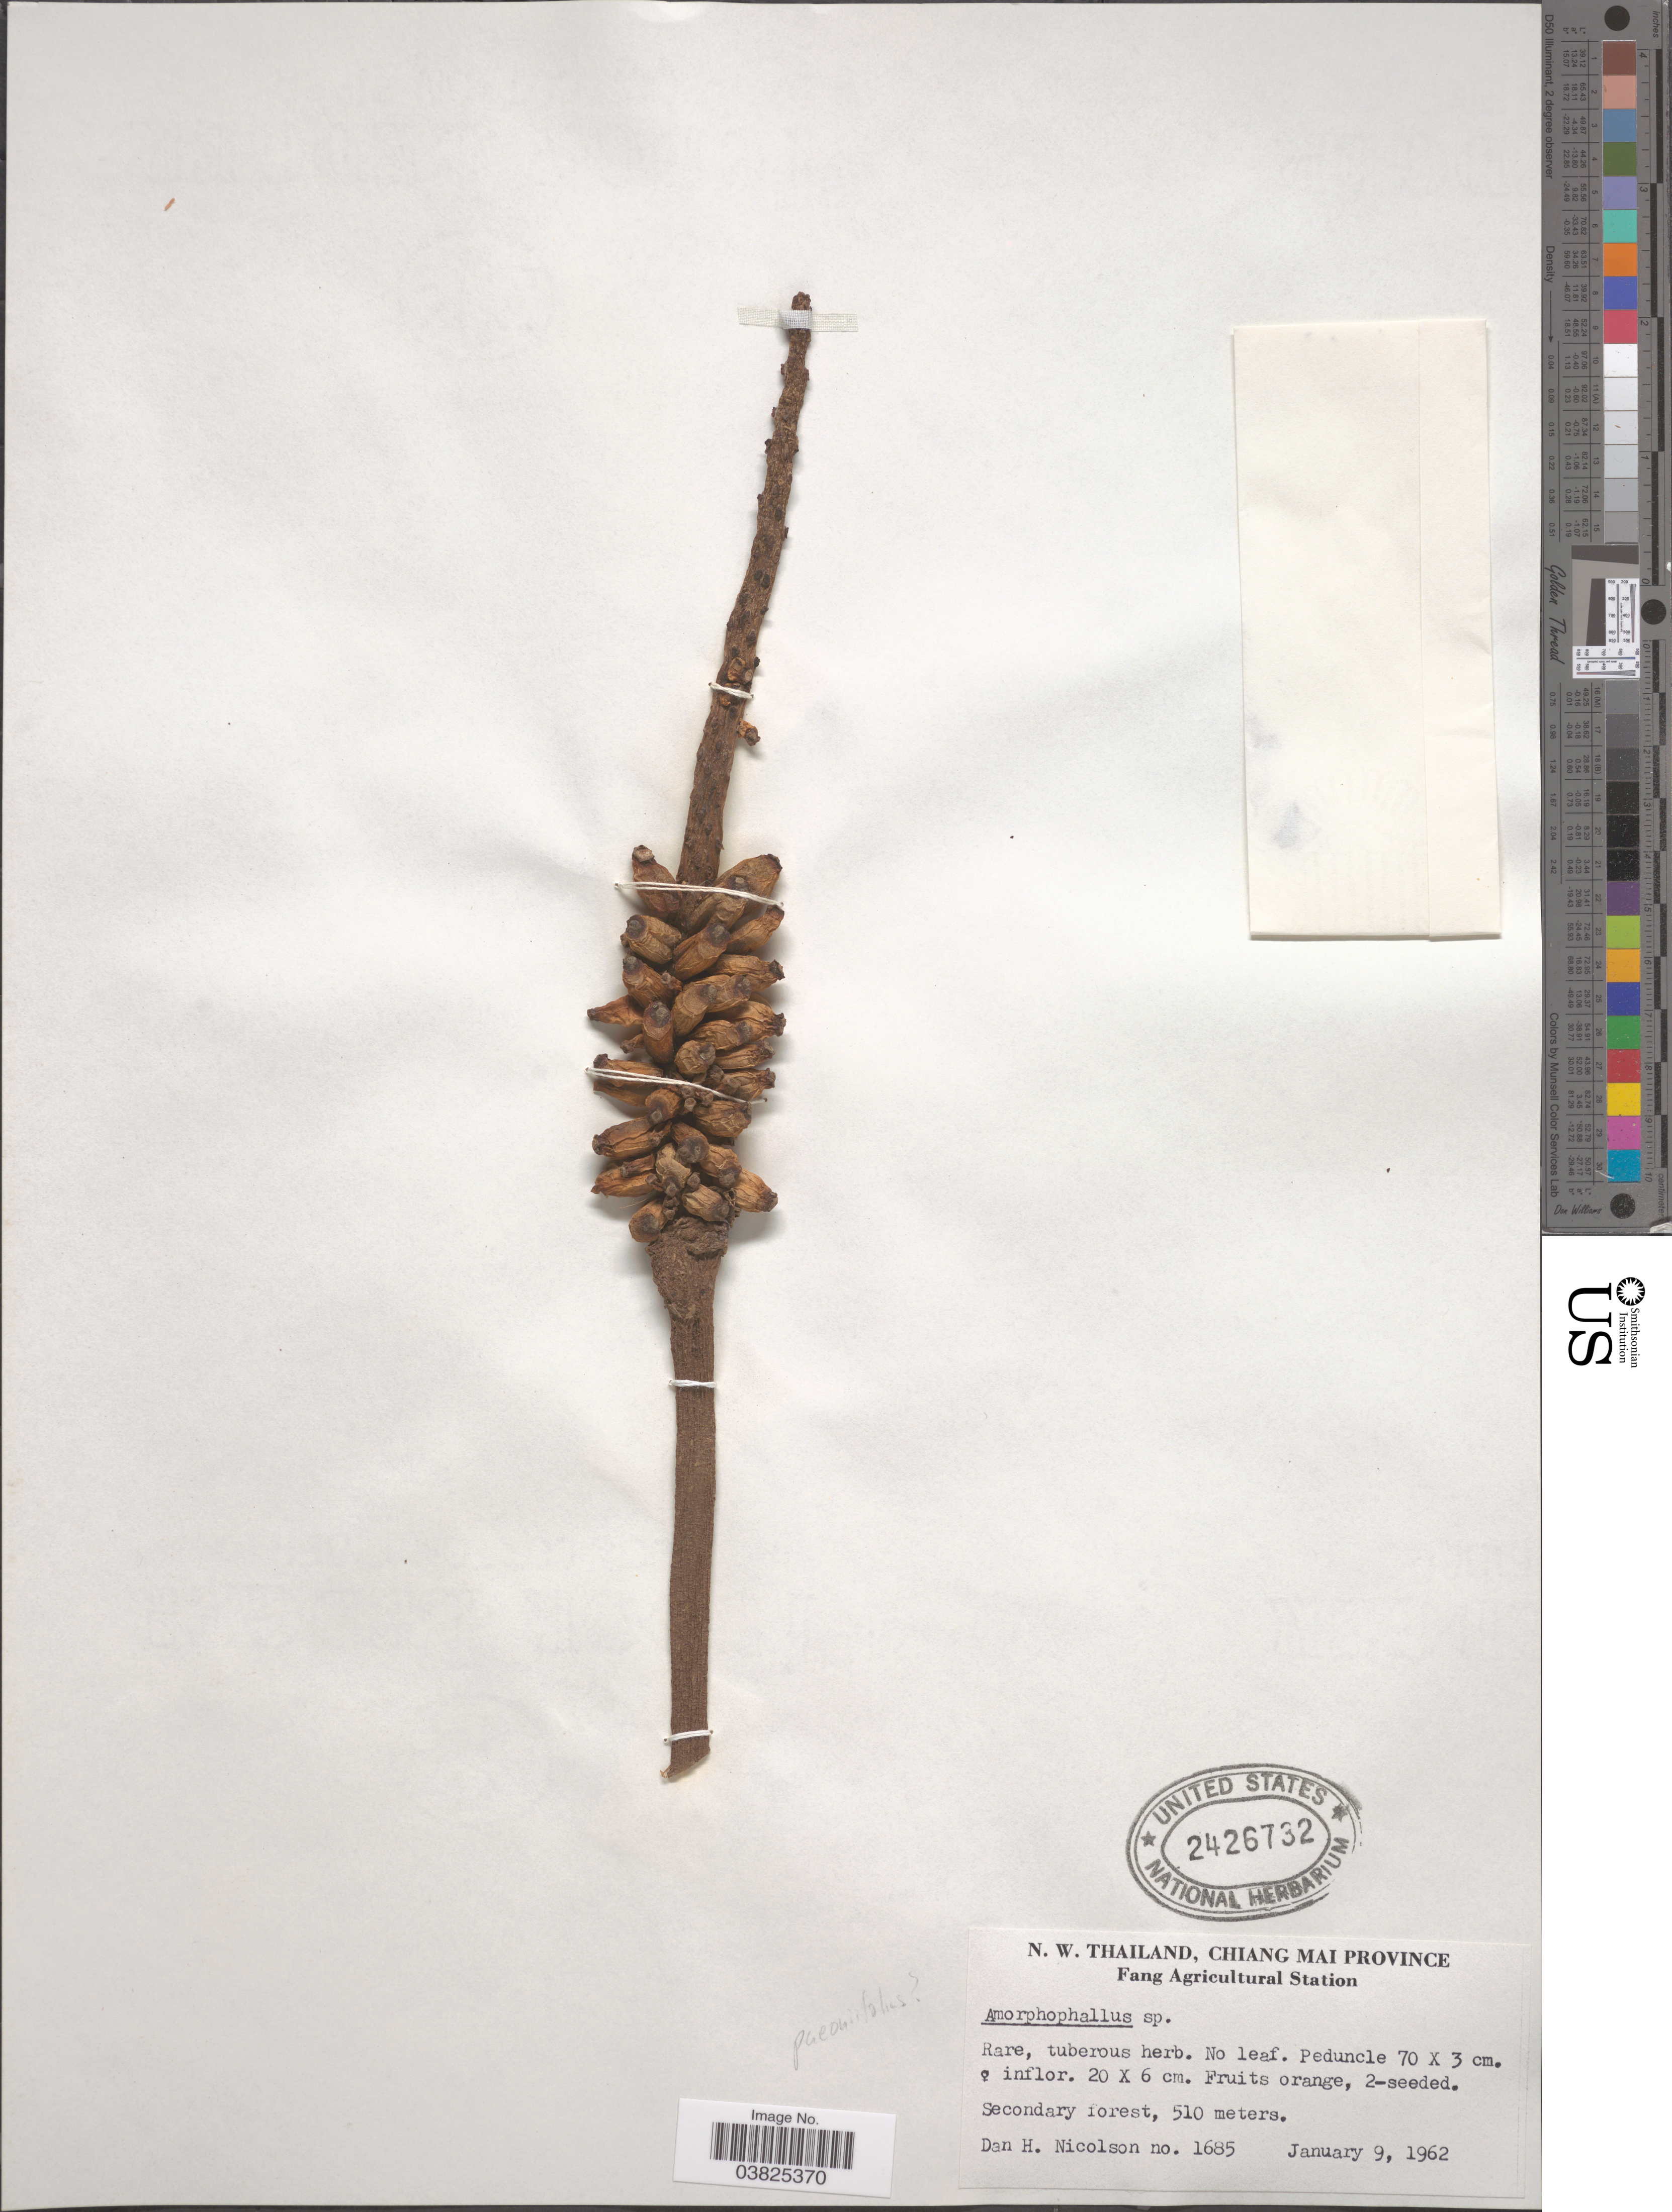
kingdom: Plantae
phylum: Tracheophyta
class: Liliopsida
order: Alismatales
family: Araceae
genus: Amorphophallus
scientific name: Amorphophallus sp.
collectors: D. H. Nicolson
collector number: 1685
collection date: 1962-01-09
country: Thailand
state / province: Chiang Mai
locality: N. W. Thailand. Fang Agricultural Station.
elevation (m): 510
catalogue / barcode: US 2426732